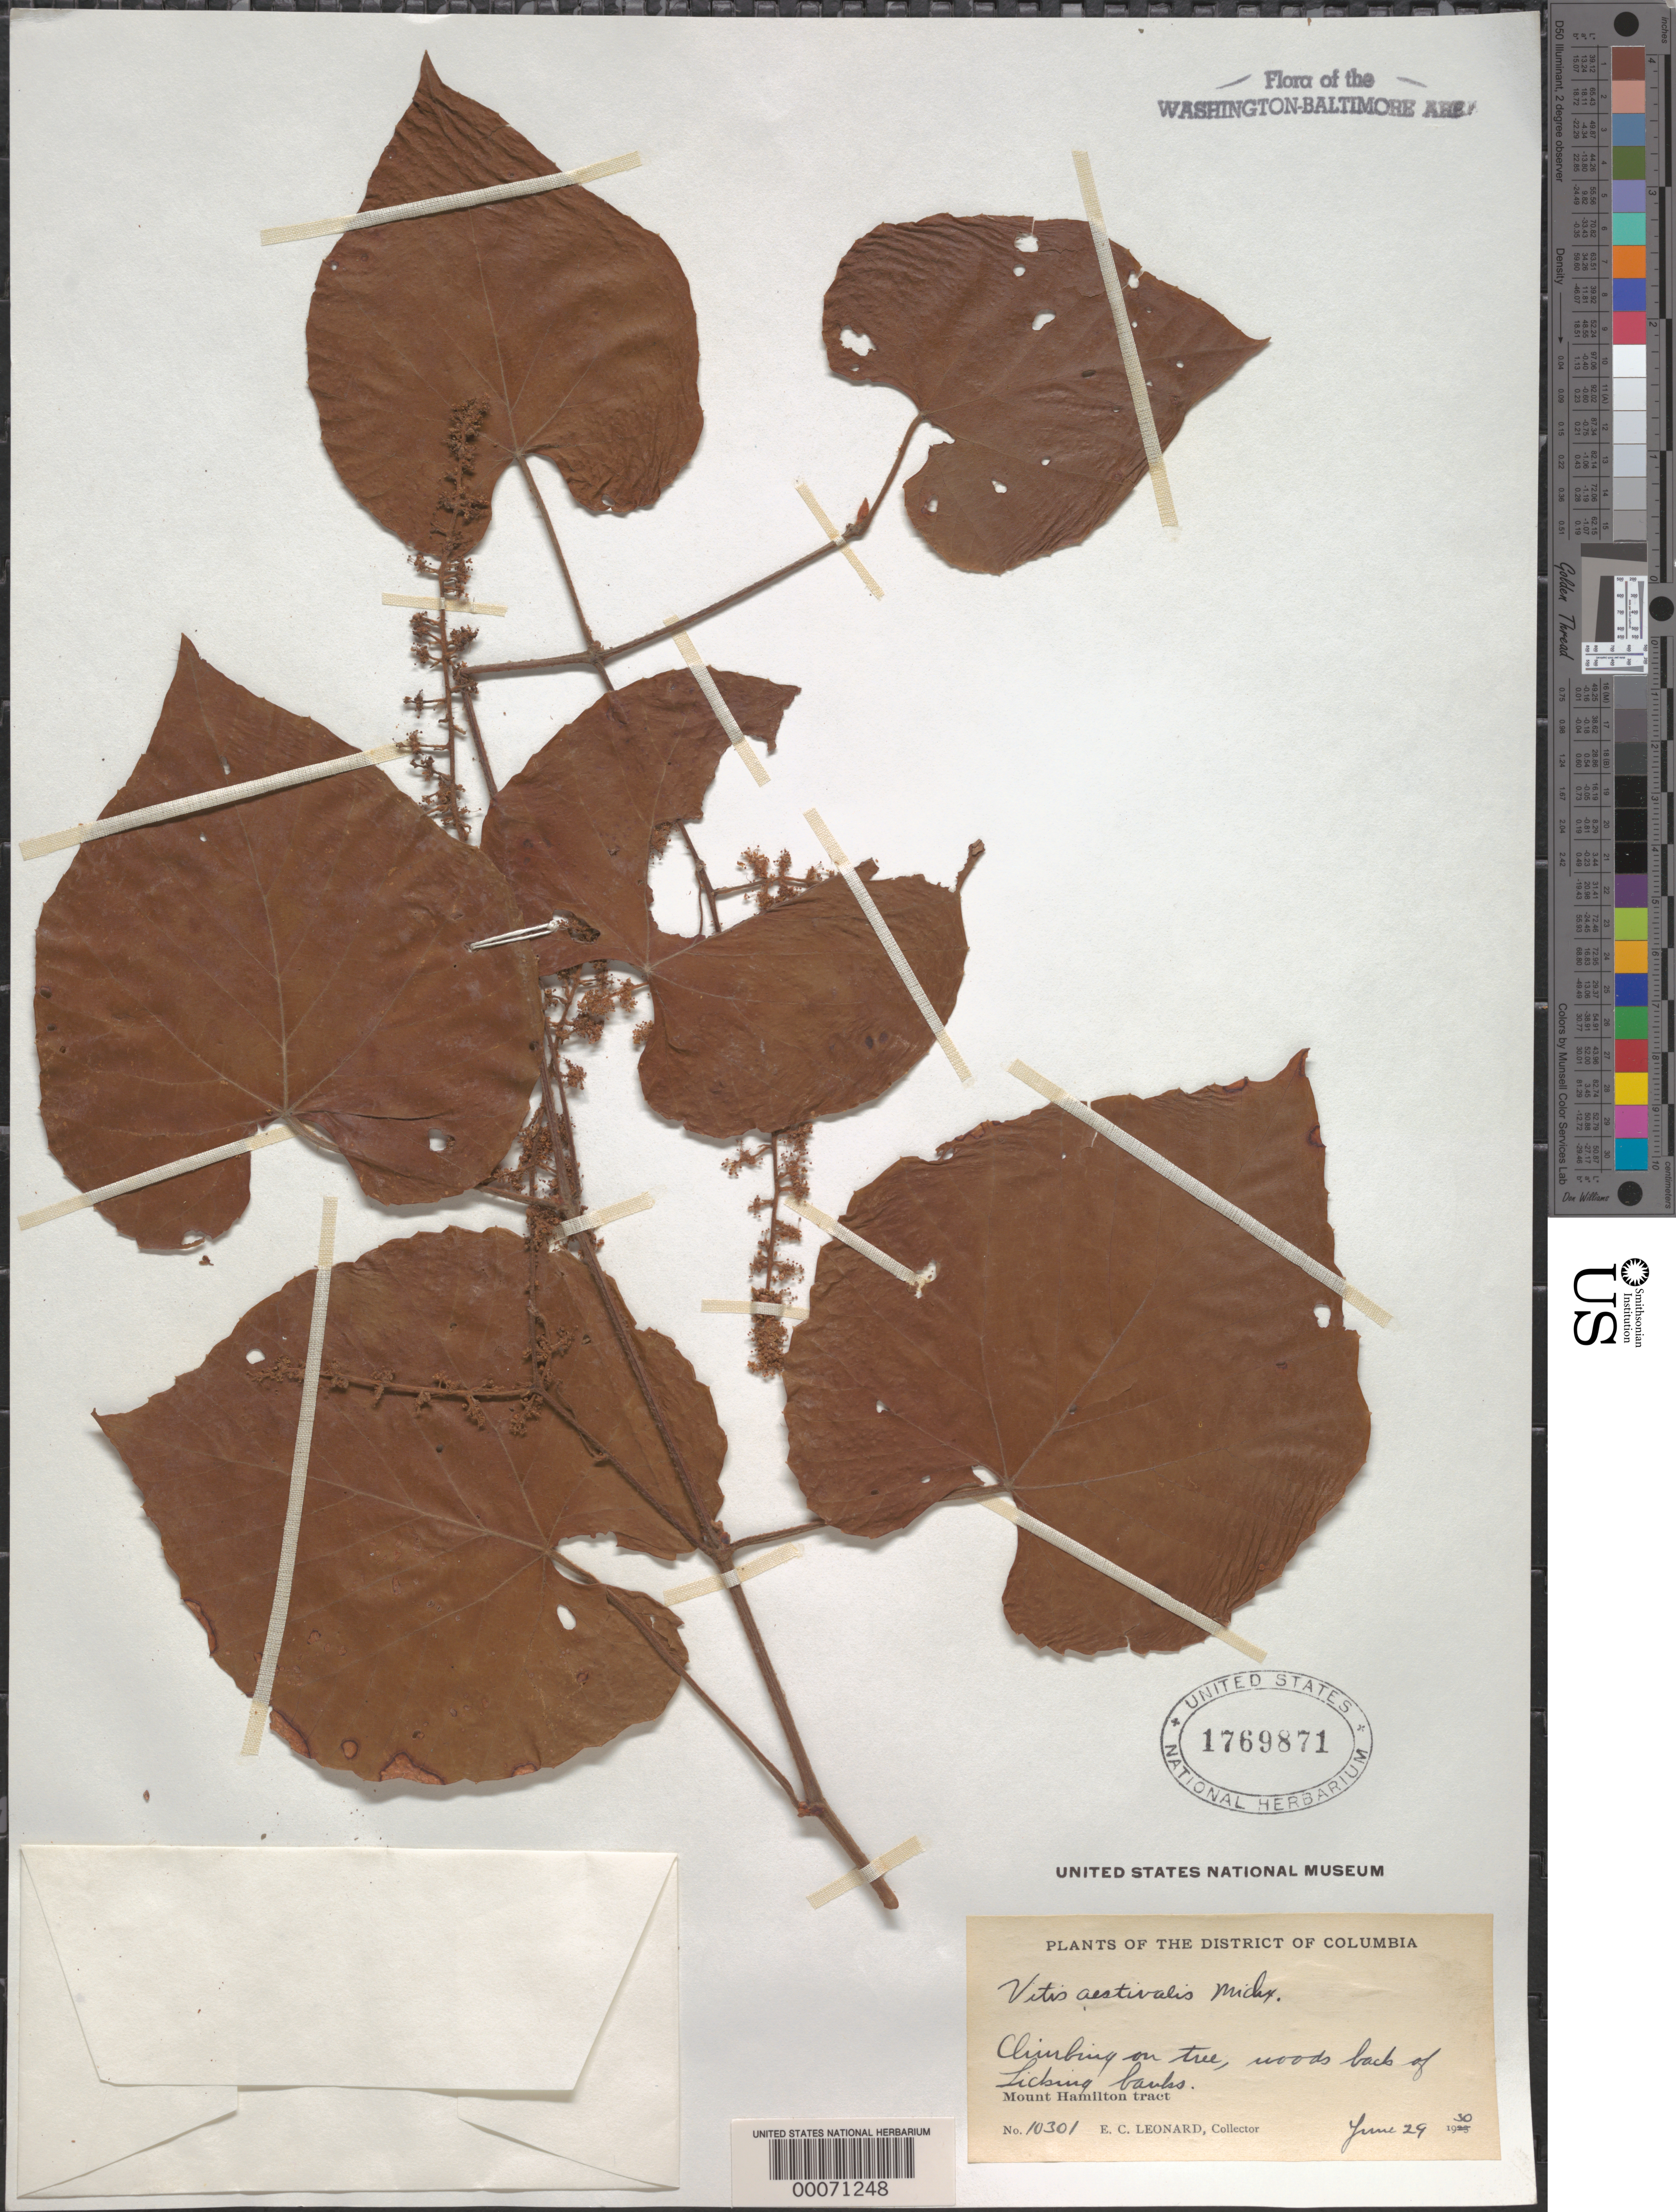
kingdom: Plantae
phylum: Tracheophyta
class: Magnoliopsida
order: Vitales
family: Vitaceae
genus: Vitis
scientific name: Vitis aestivalis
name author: Michx.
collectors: E. C. Leonard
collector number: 10301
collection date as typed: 29 Jun 1930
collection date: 1930-06-29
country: United States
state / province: District of Columbia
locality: Licking banks, Mount Hamilton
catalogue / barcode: US 1769871